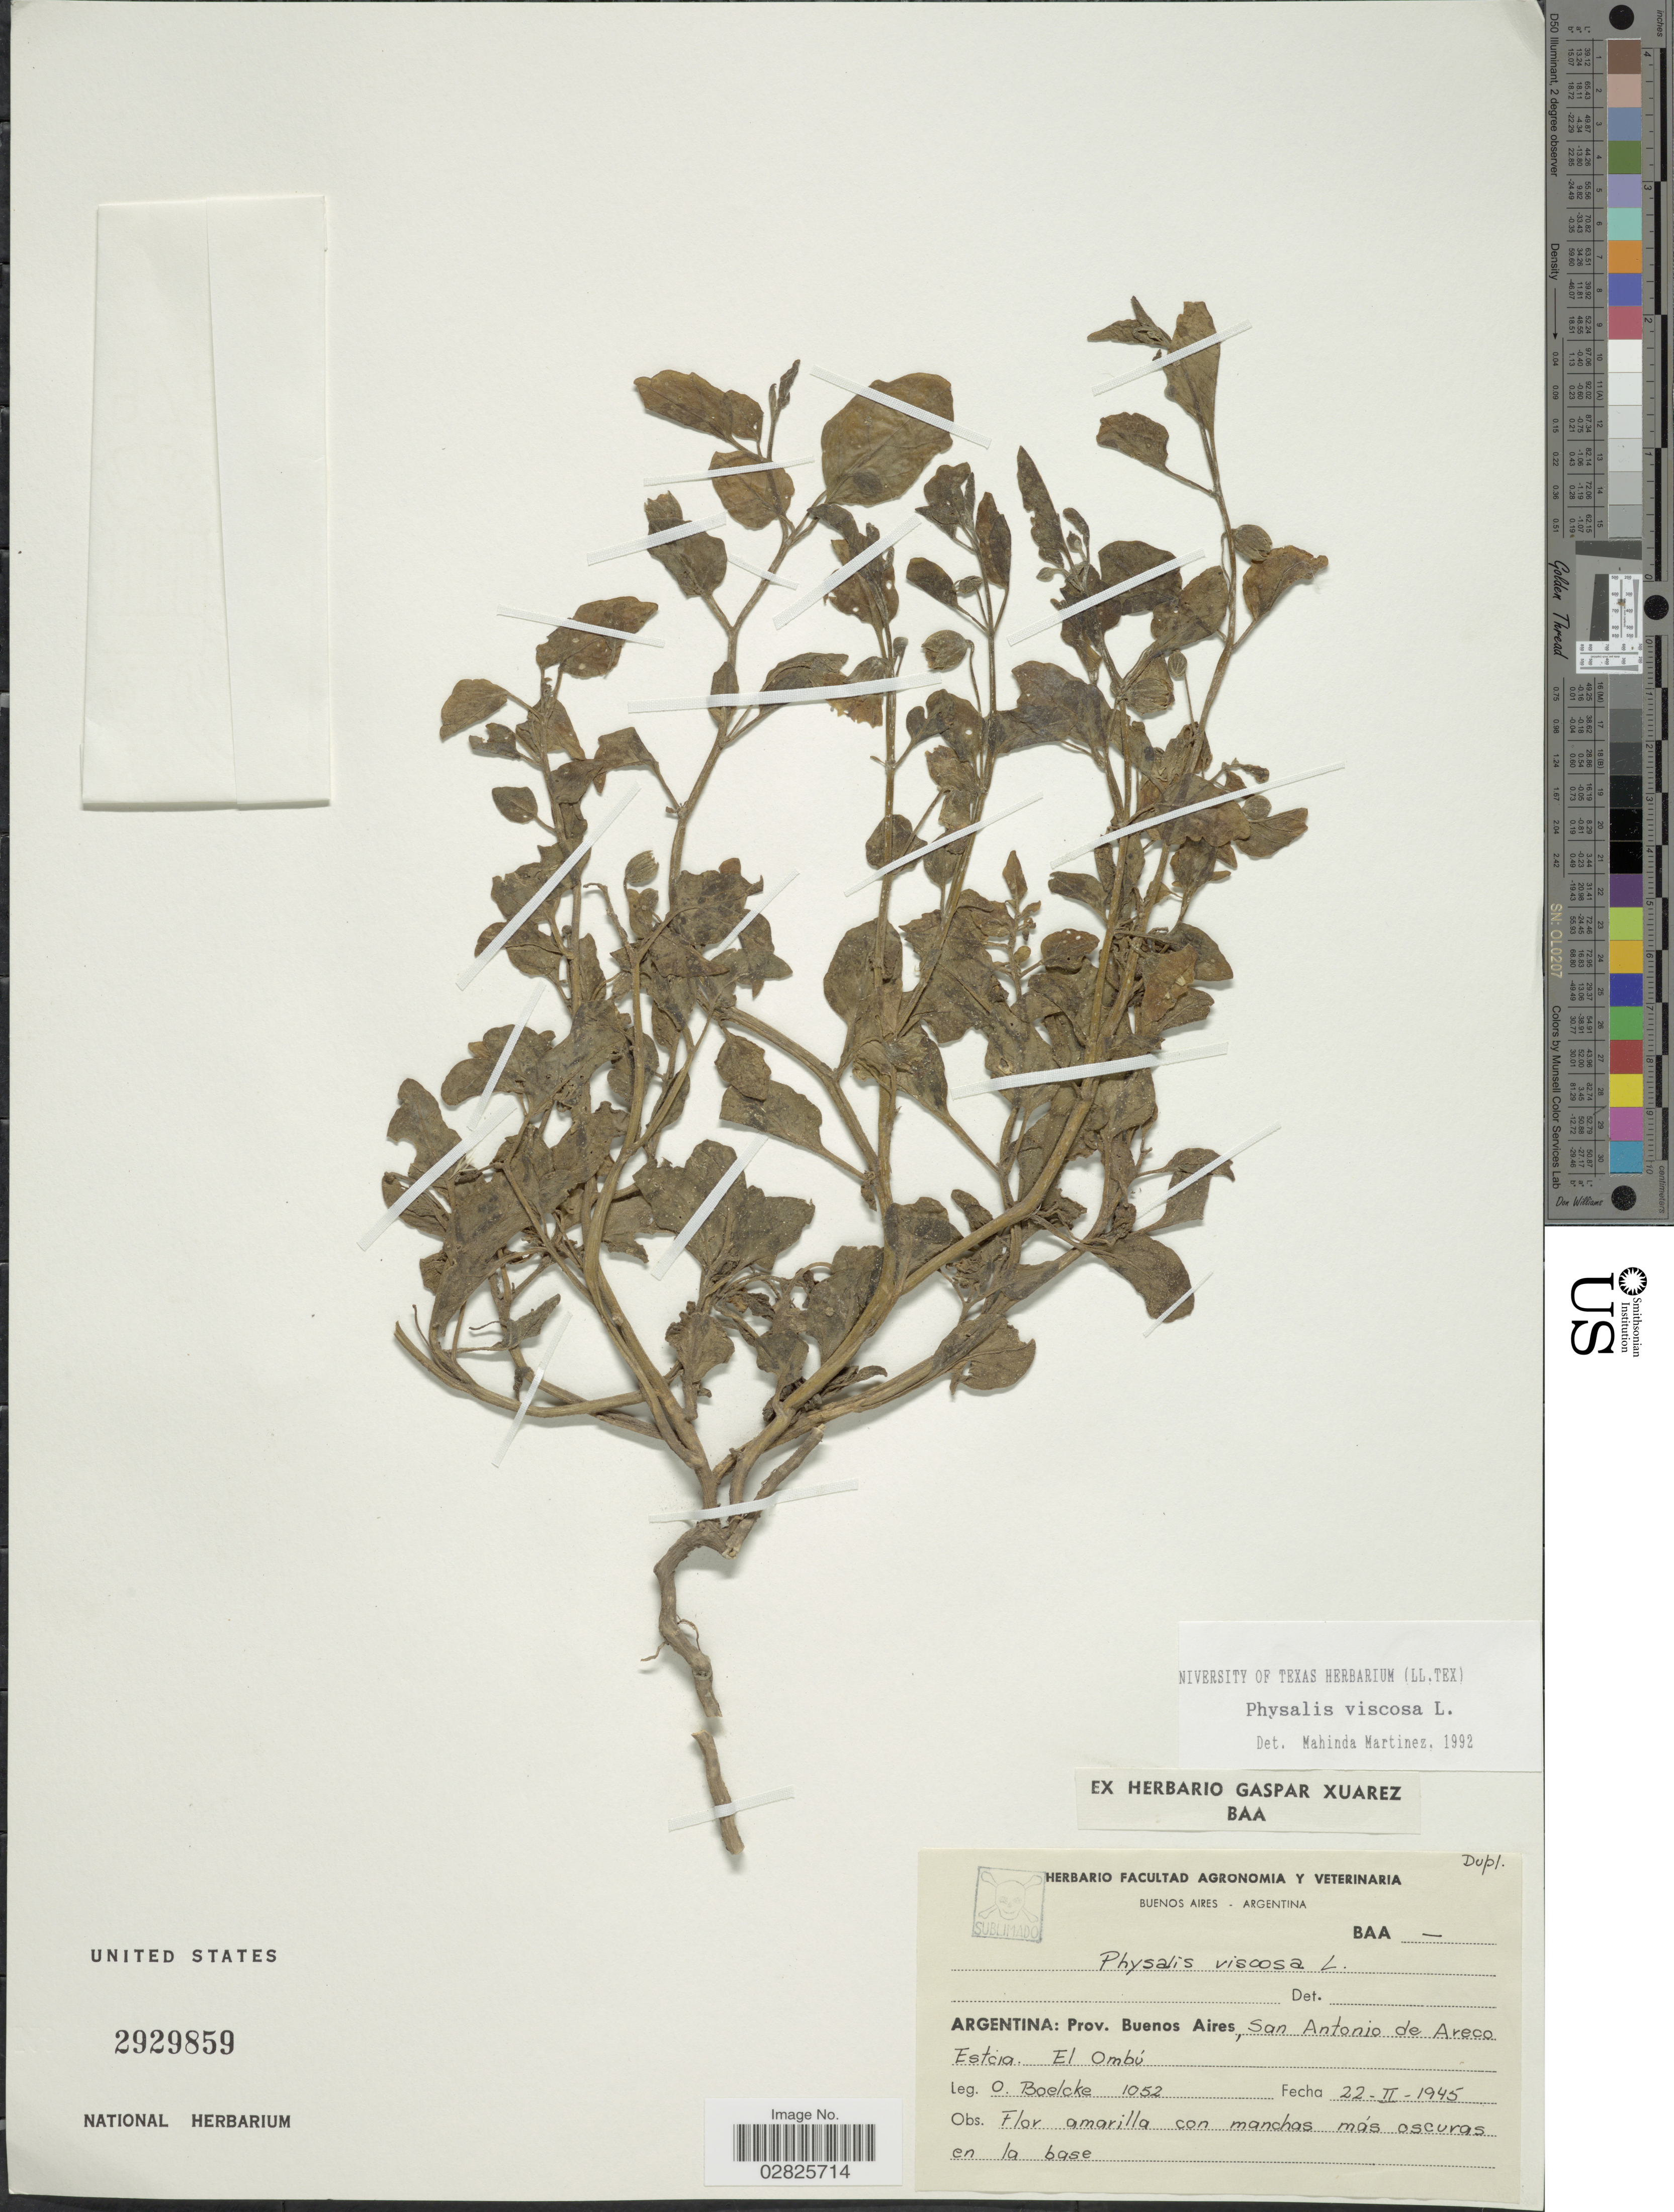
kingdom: Plantae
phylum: Tracheophyta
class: Magnoliopsida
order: Solanales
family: Solanaceae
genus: Physalis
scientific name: Physalis viscosa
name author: L.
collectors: O. Boelcke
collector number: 1052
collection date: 1945-02-22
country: Argentina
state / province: Buenos Aires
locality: San Antonio de Areco. Estcia. El Ombú.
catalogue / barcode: US 2929589